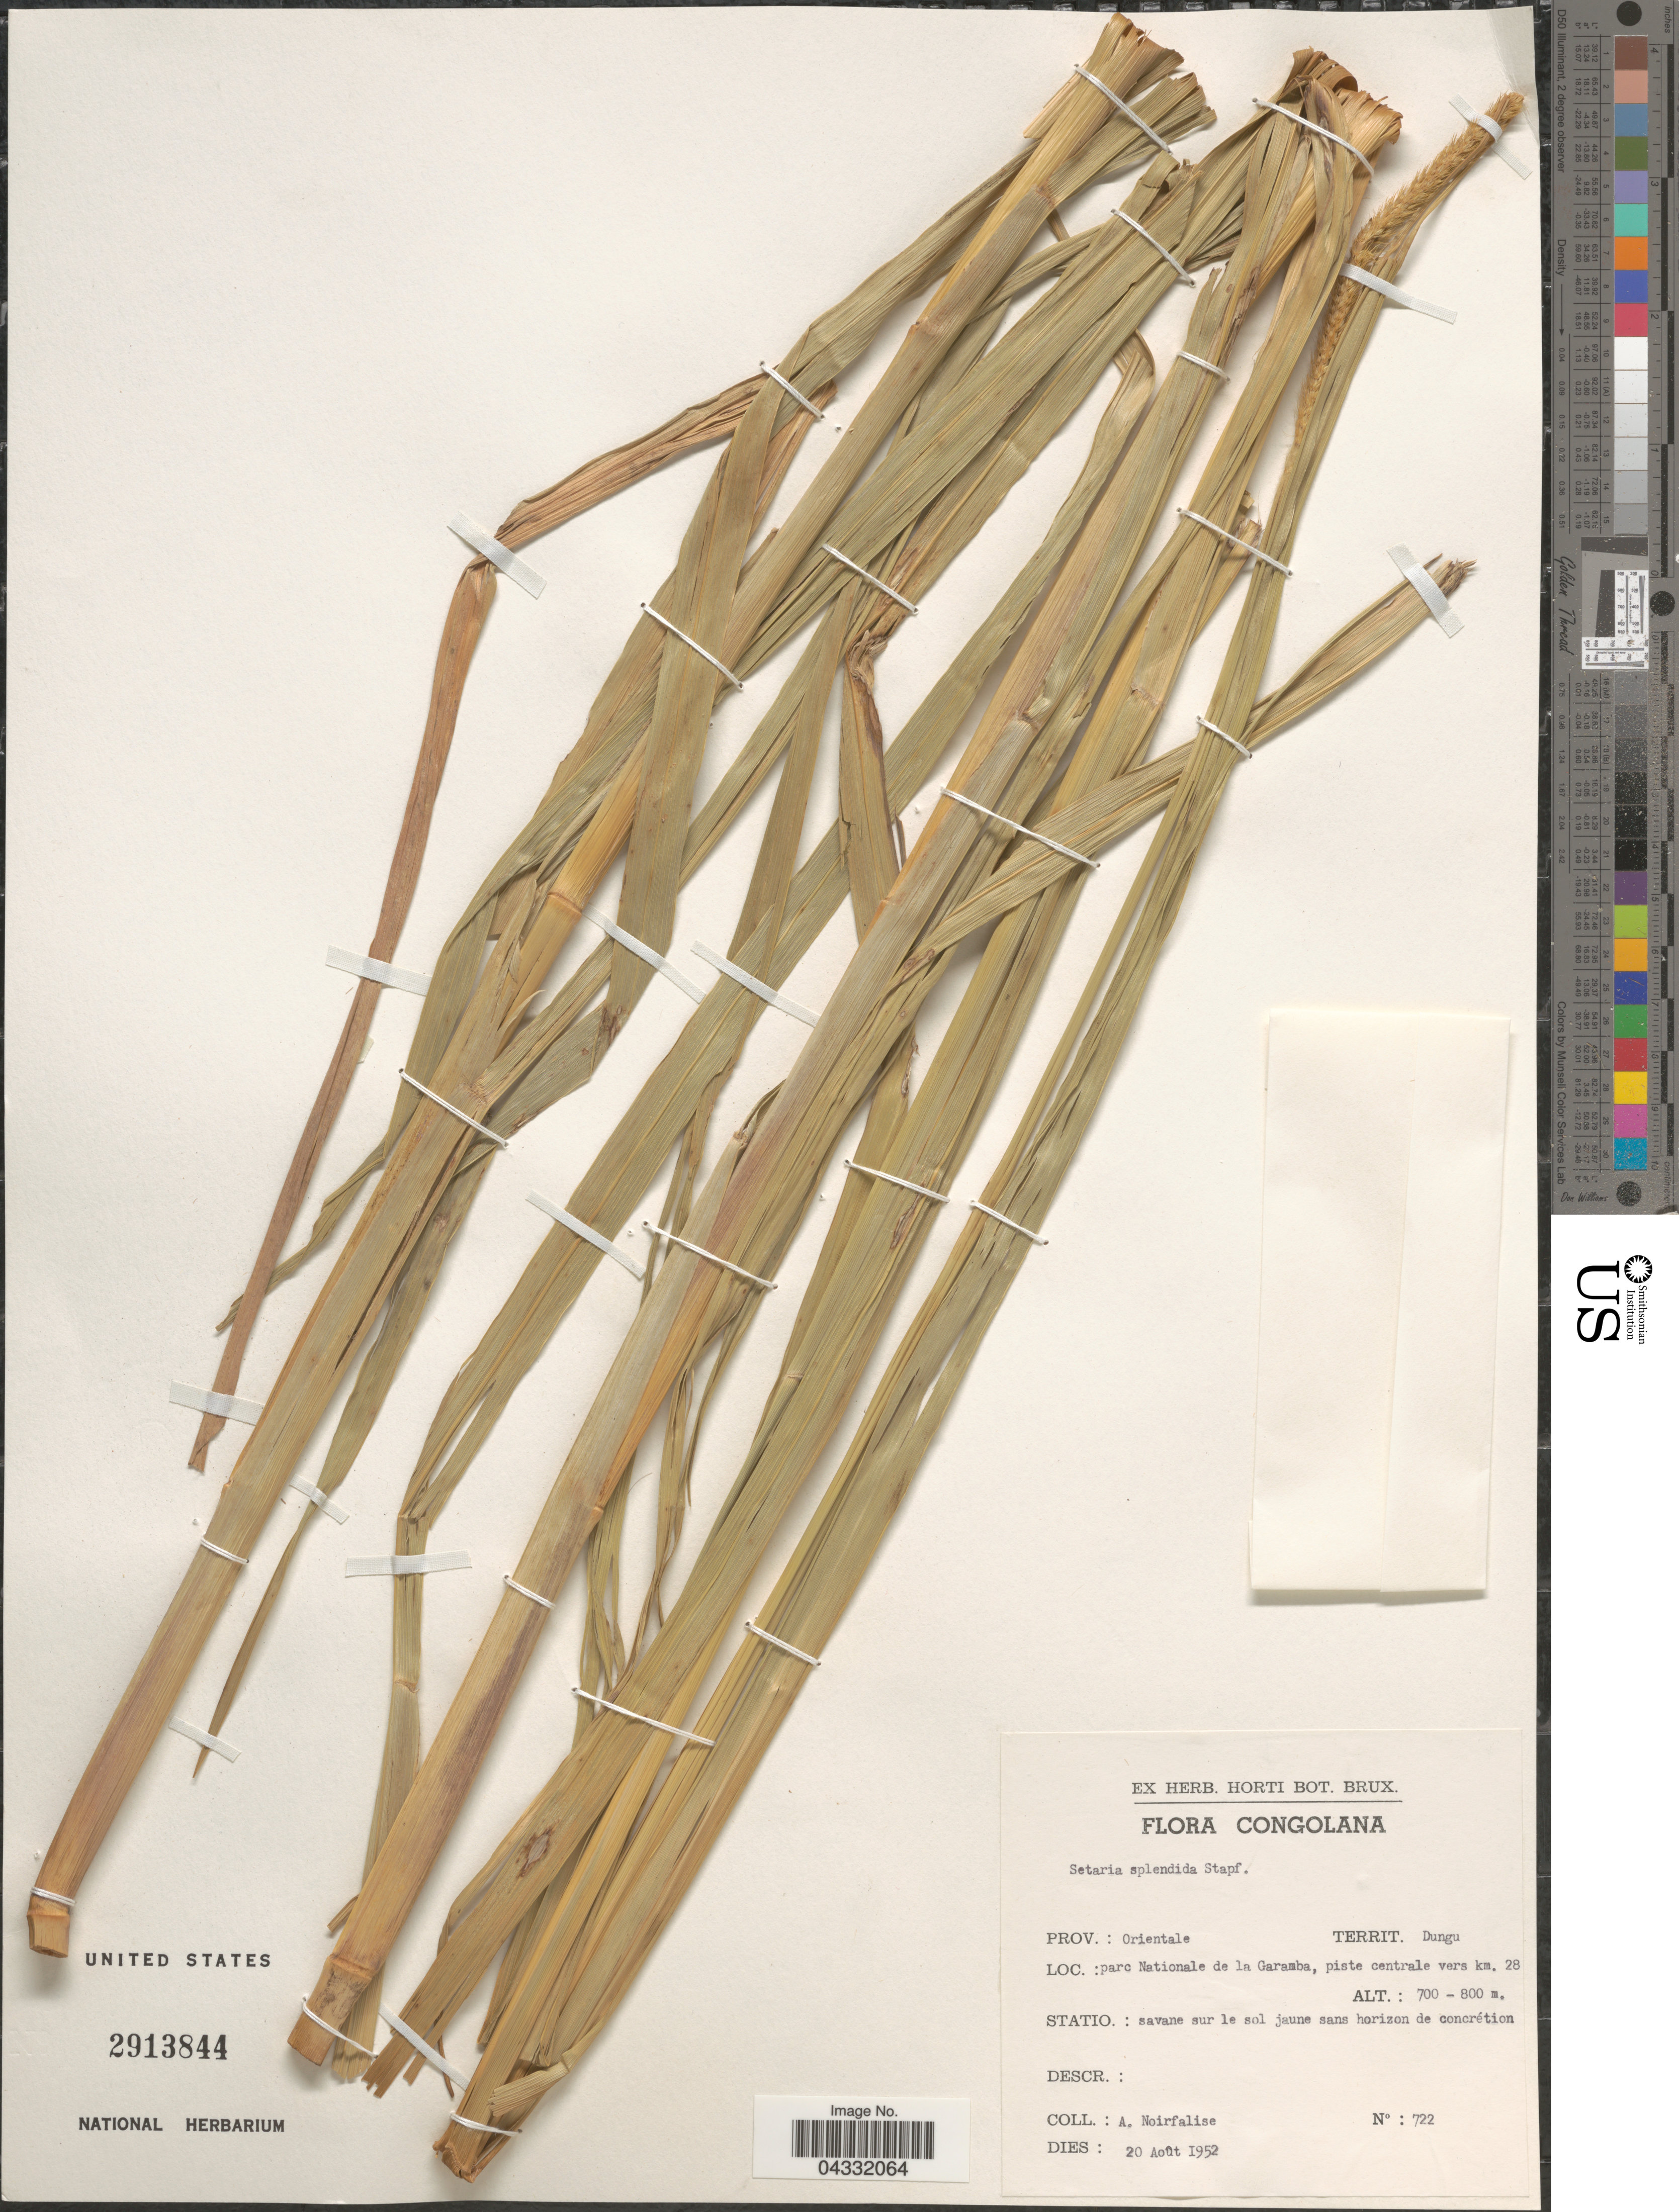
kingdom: Plantae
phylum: Tracheophyta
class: Liliopsida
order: Poales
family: Poaceae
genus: Setaria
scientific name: Setaria sphacelata var. splendida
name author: (Stapf) Clayton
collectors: A. Noirfalise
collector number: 722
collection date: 1952-08-20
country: Congo, Democratic Republic of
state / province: Haut-Uele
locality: Congolana. Territ. Dungu. Parc Nationale de la Garamba, piste centrale vers km. 28. Statio.: savane sur le sol jaune sans horizon de concrétion.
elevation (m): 700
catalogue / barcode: US 2913844